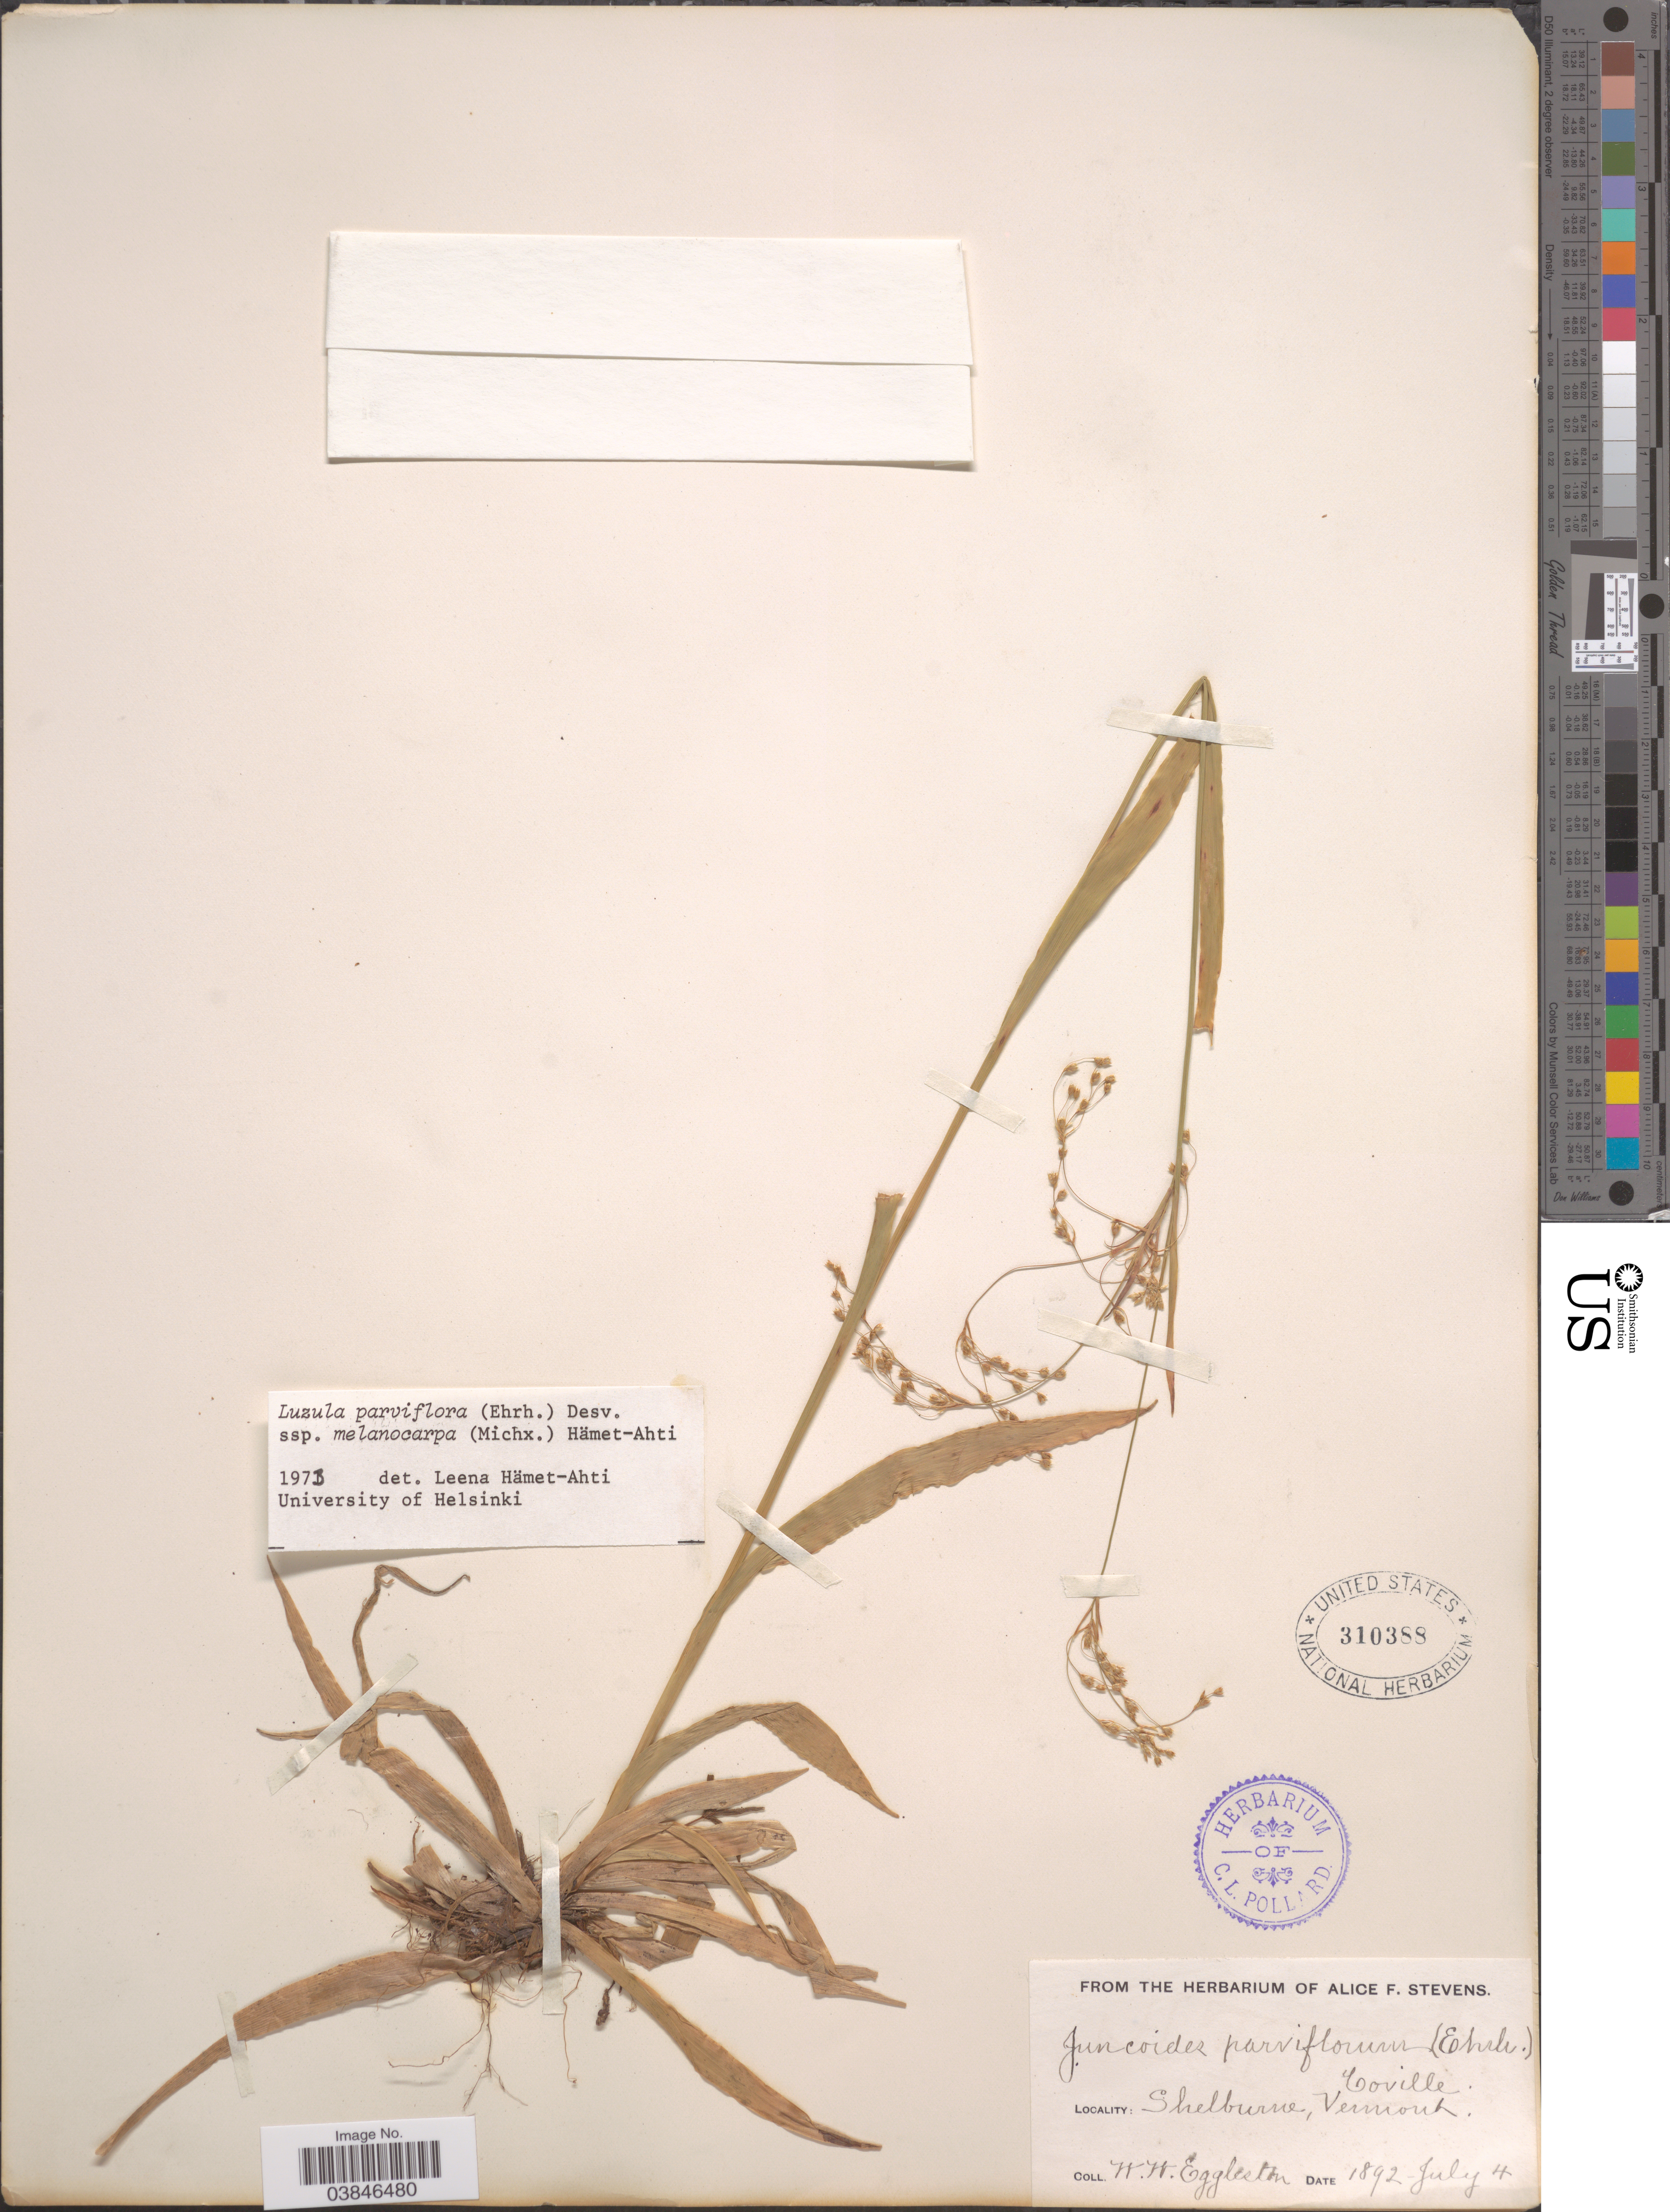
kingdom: Plantae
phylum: Tracheophyta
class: Liliopsida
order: Poales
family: Juncaceae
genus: Luzula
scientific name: Luzula parviflora subsp. melanocarpa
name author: Desv.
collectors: W. W. Eggleston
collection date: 1892-07-04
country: United States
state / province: Vermont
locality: Shelburne.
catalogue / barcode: US 310388